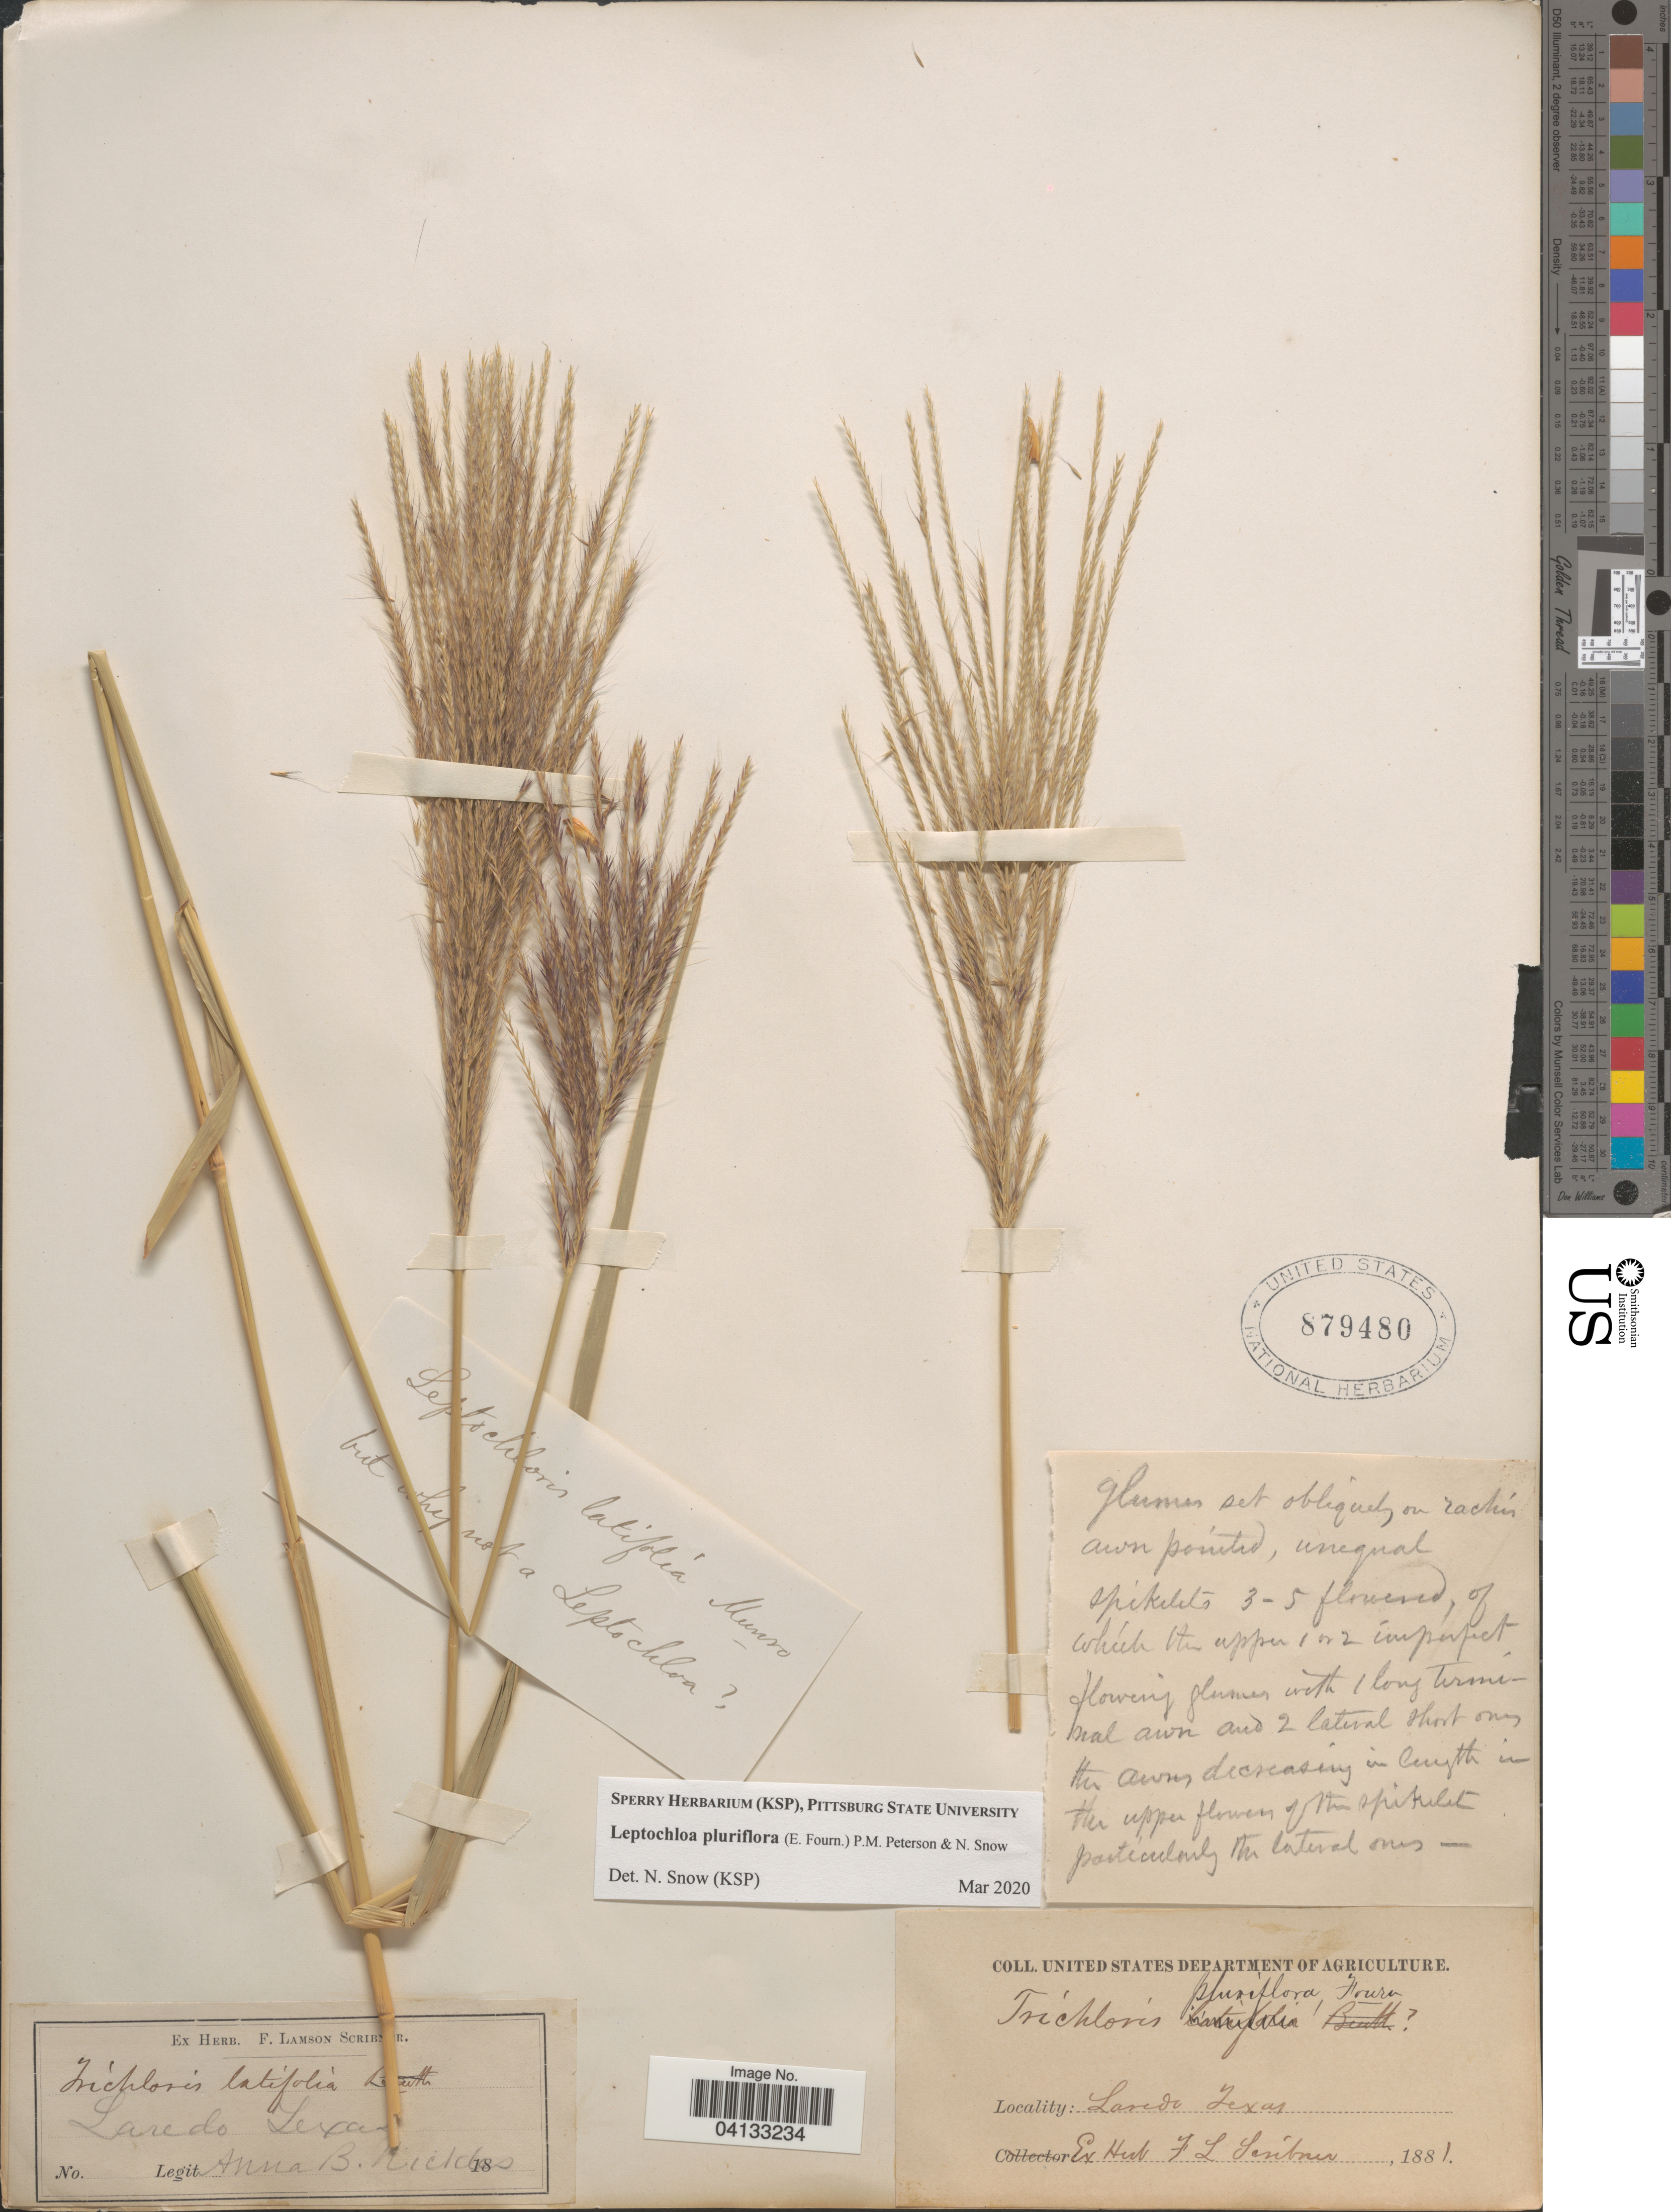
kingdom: Plantae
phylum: Tracheophyta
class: Liliopsida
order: Poales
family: Poaceae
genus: Leptochloa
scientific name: Leptochloa pluriflora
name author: (E. Fourn.) P.M. Peterson & N. Snow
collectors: A. Nicklas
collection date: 1881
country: United States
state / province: Texas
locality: Laredo.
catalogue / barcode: US 879480